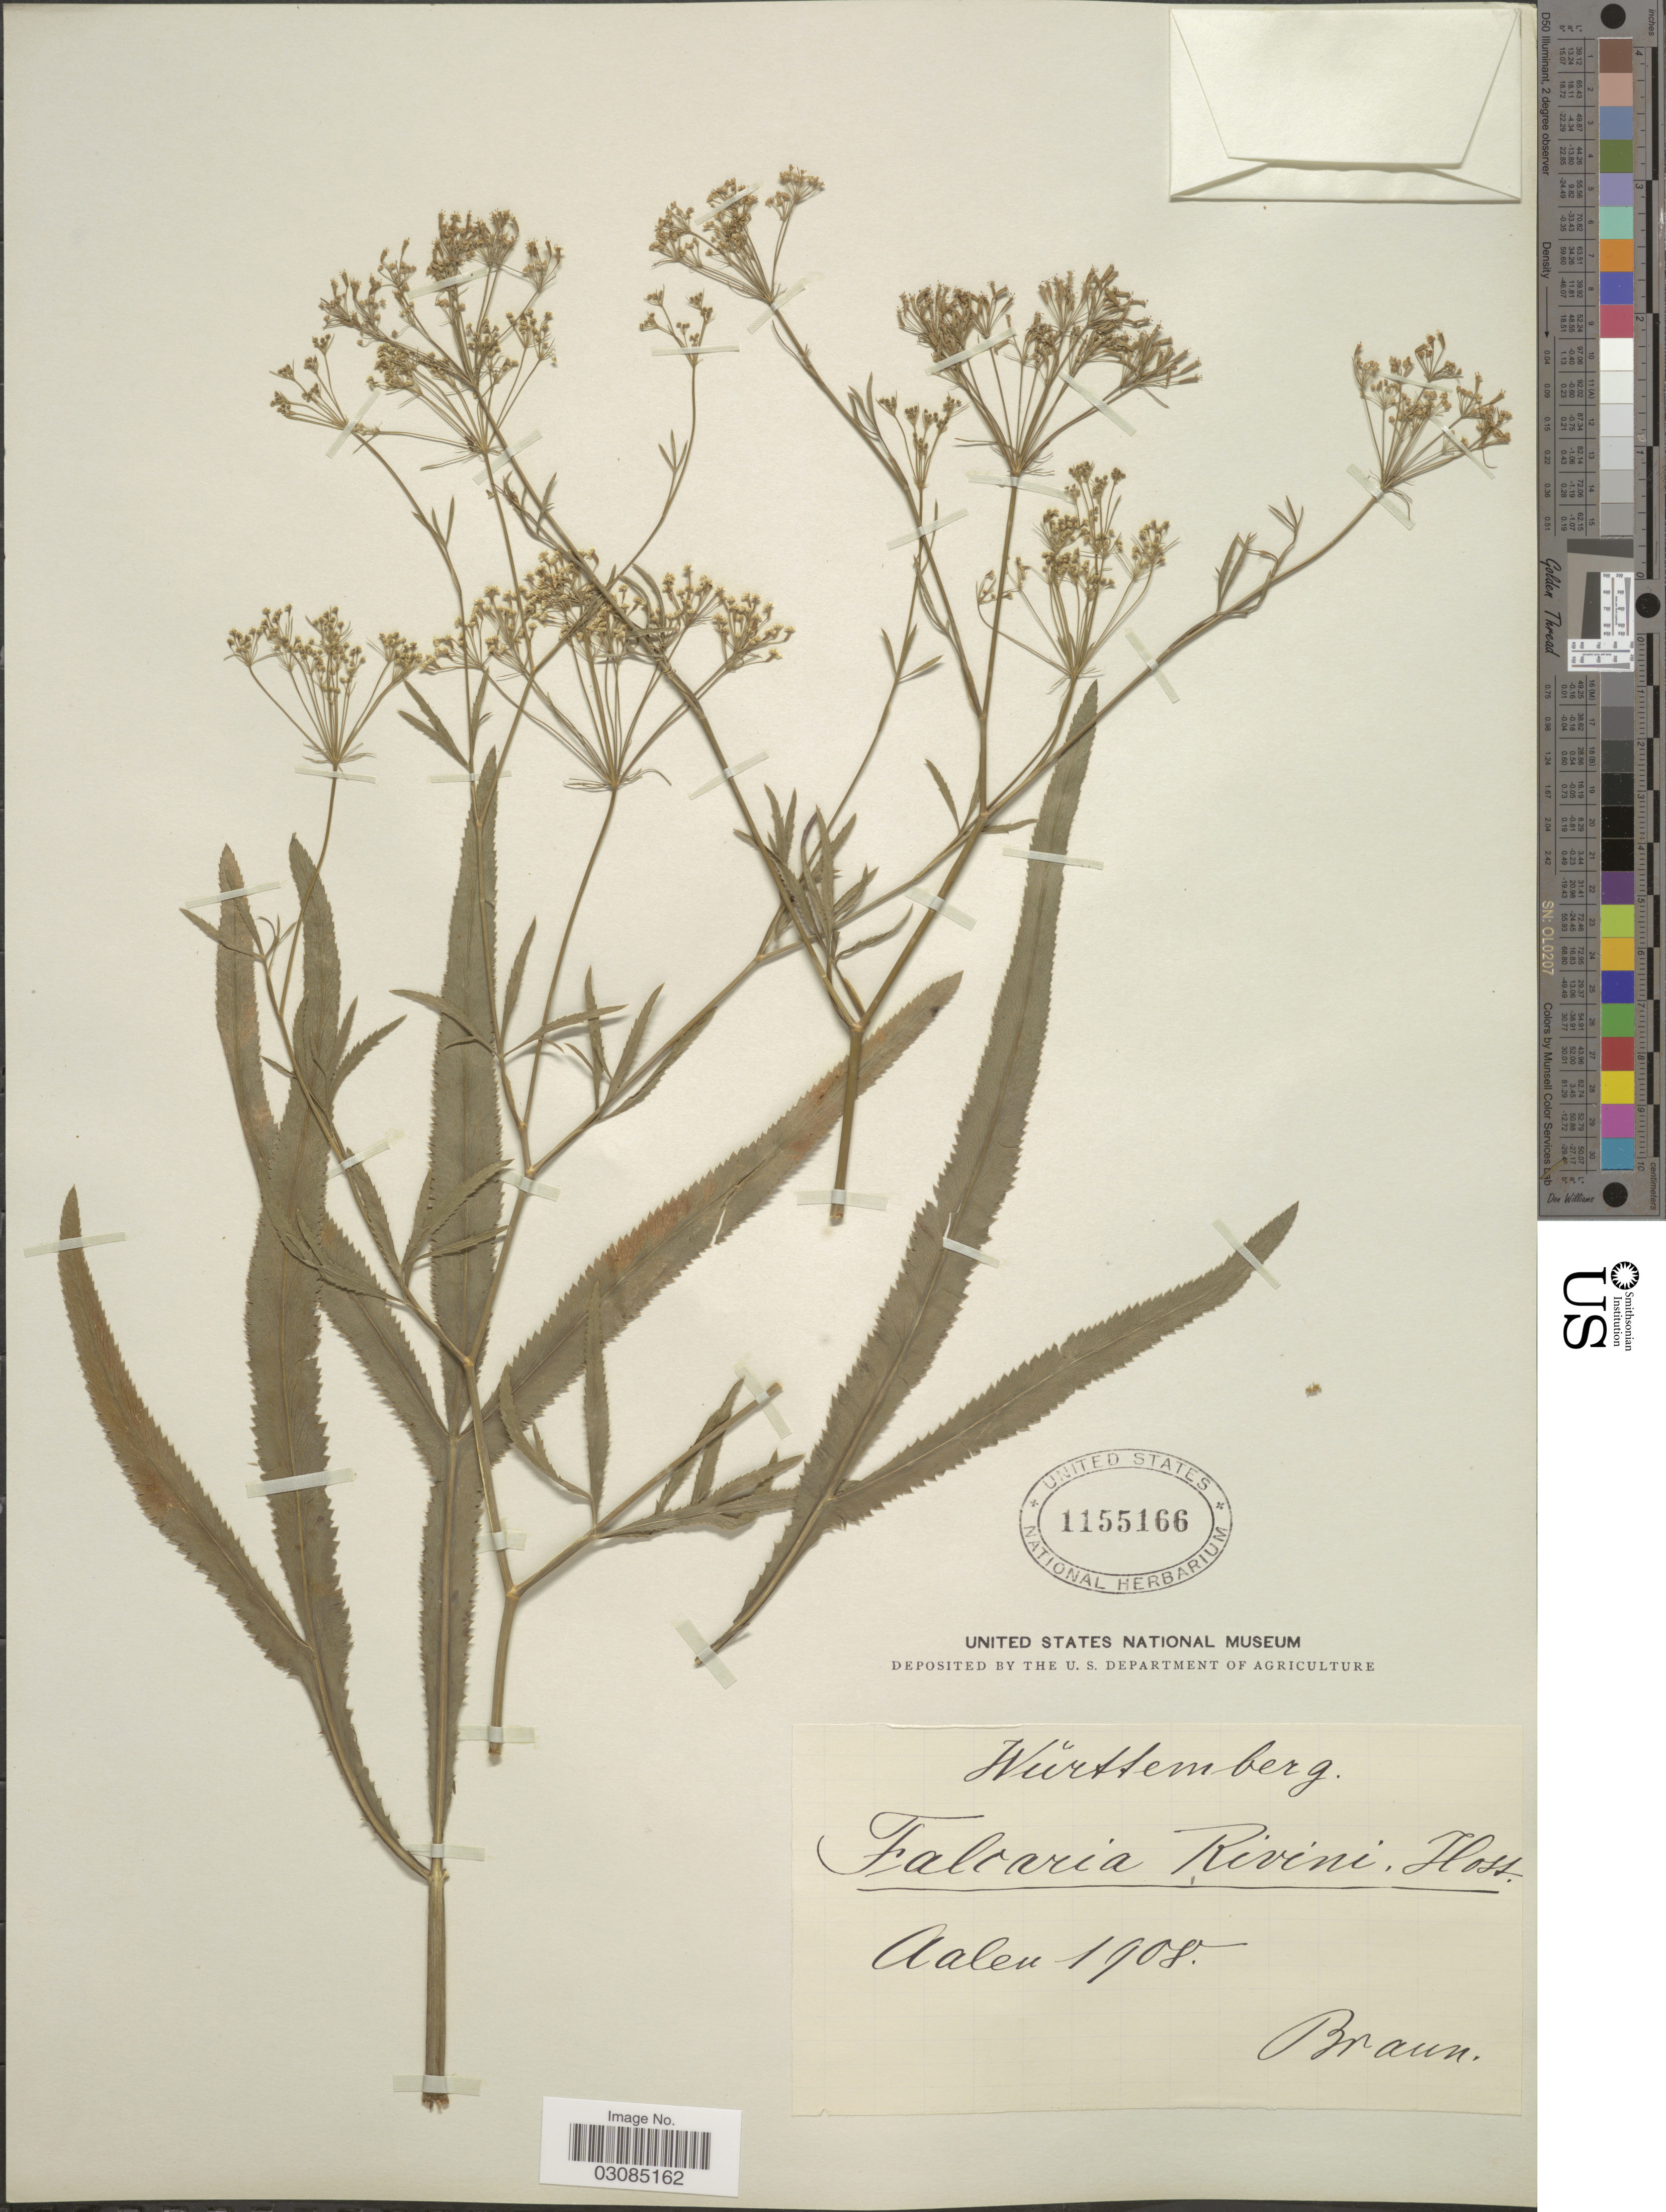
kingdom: Plantae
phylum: Tracheophyta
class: Magnoliopsida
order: Apiales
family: Apiaceae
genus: Falcaria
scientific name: Falcaria rivini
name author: Host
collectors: Braun, --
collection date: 1908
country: Germany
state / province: Baden-Württemberg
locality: Württemberg. Aalen.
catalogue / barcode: US 1155166